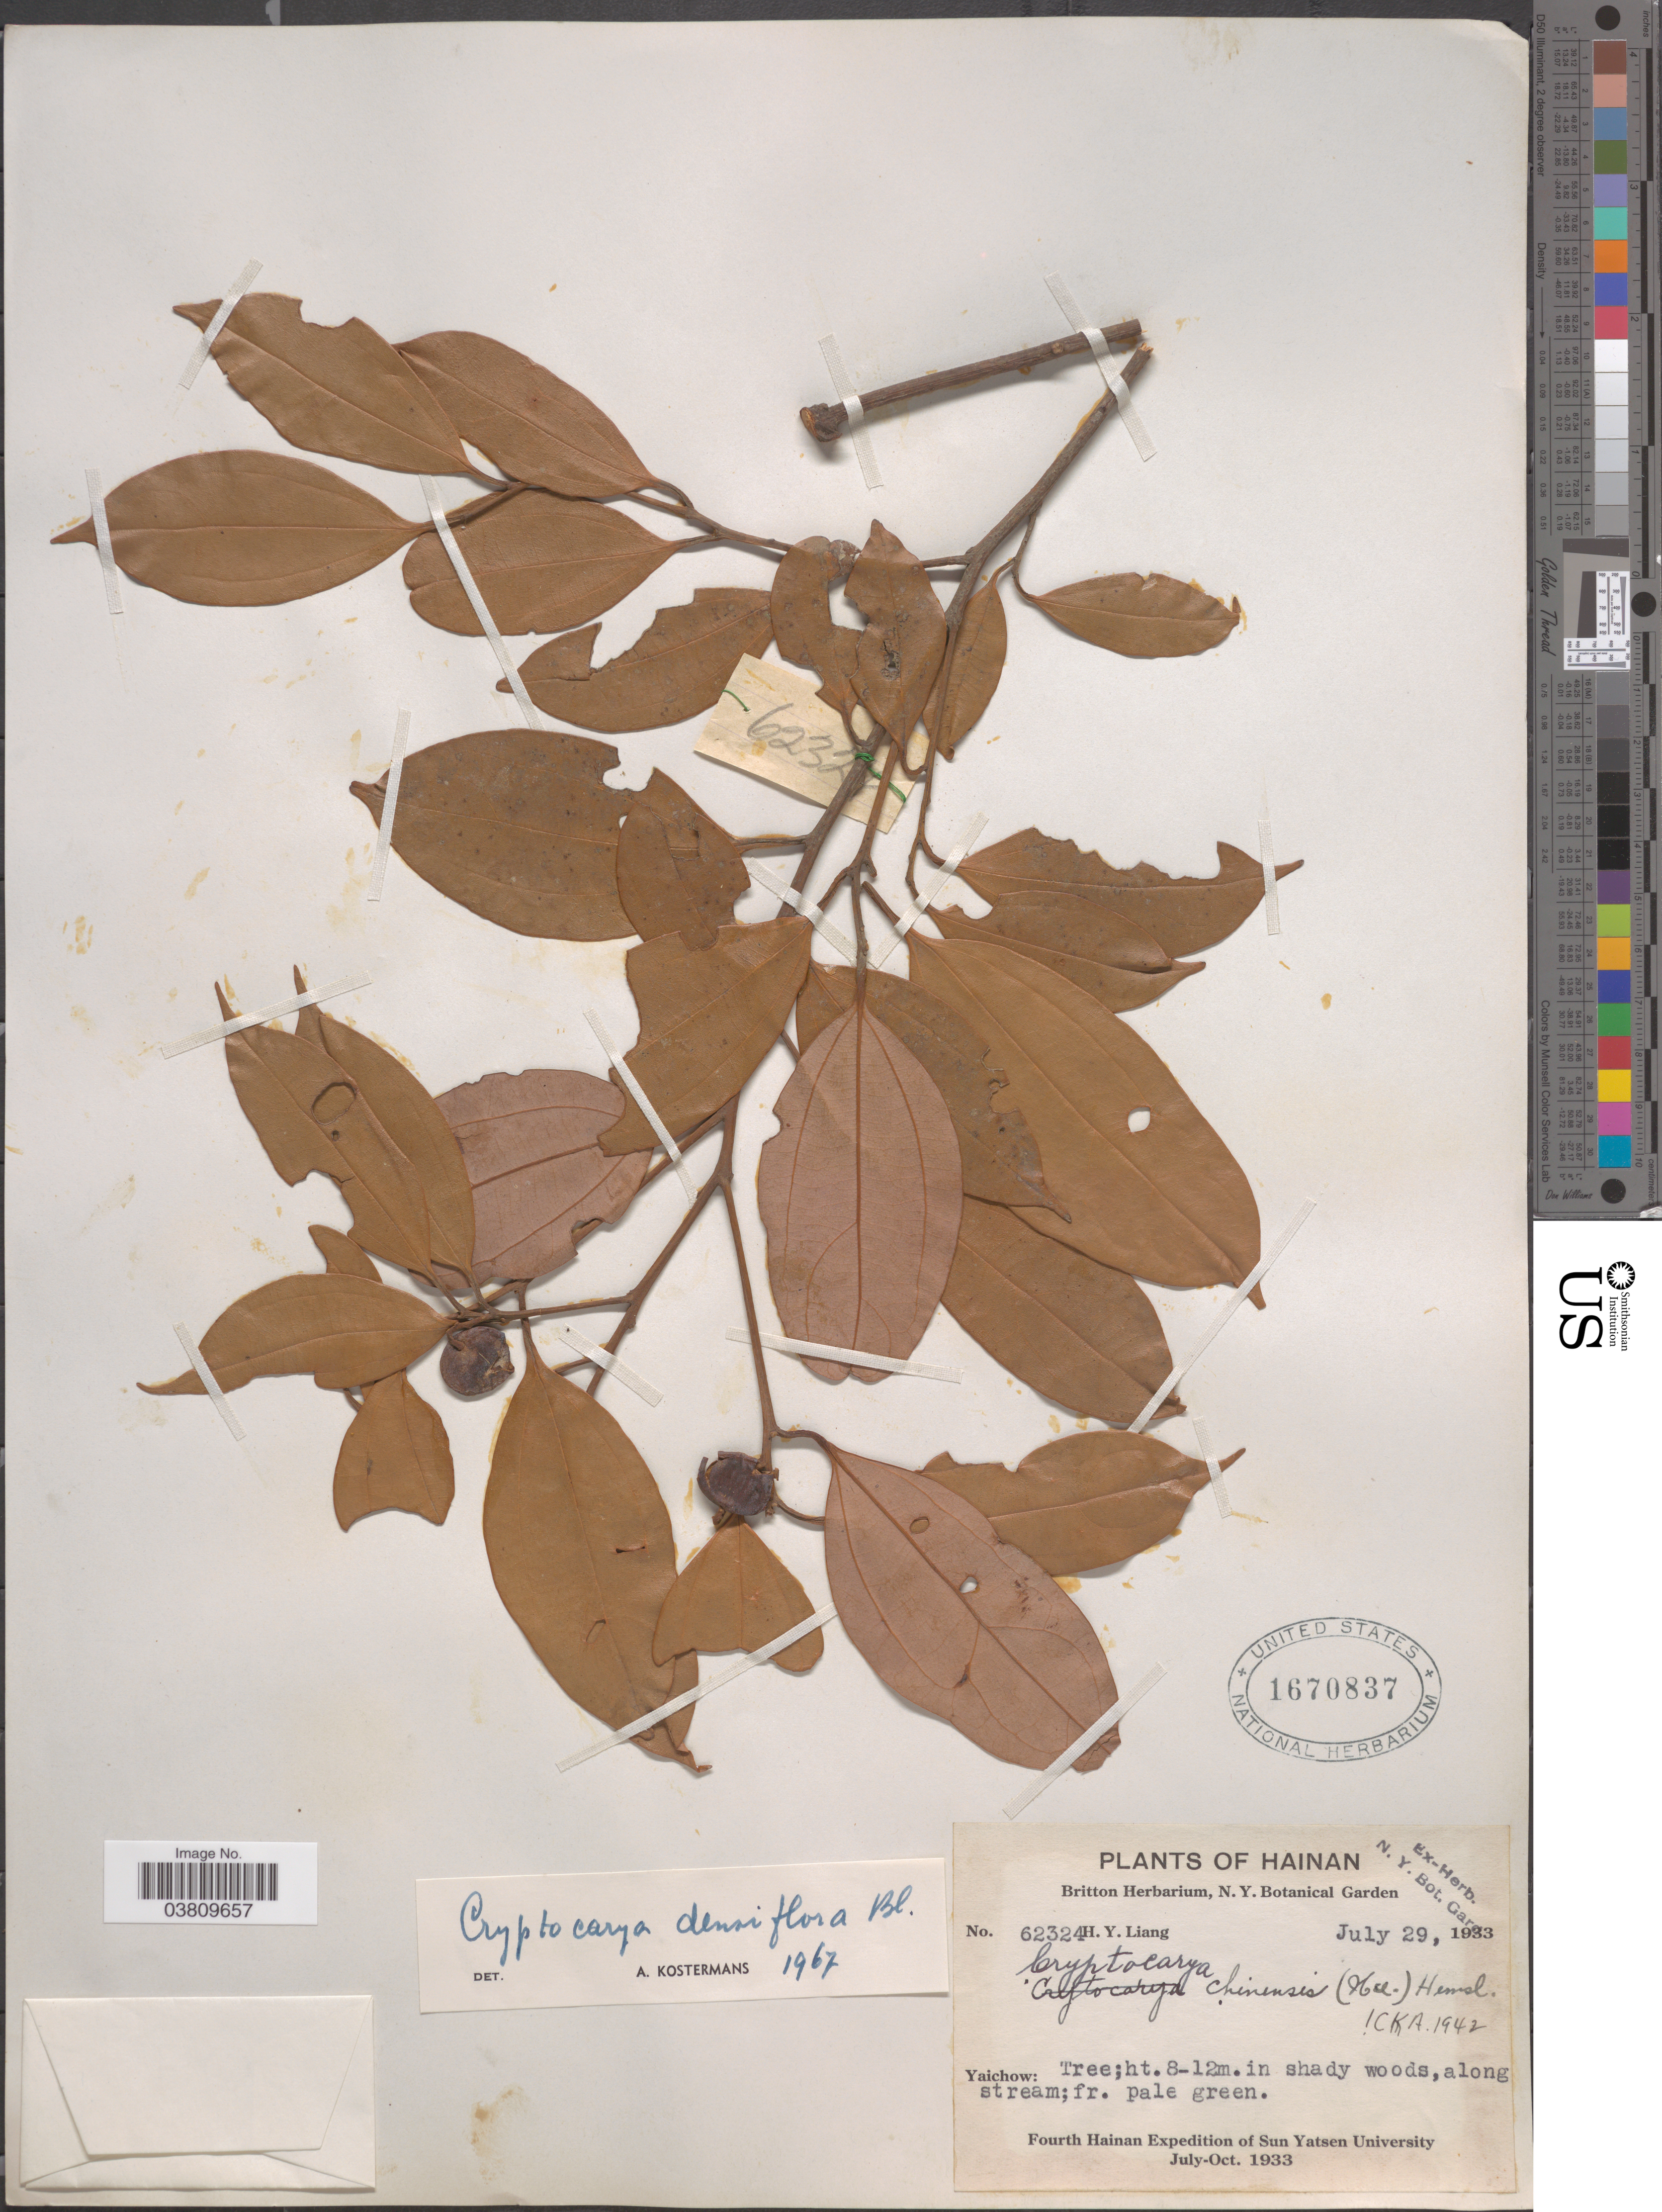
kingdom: Plantae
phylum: Tracheophyta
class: Magnoliopsida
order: Laurales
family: Lauraceae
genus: Cryptocarya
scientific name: Cryptocarya densiflora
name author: Blume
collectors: H. Y. Liang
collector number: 62324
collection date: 1933-07-29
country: China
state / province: Hainan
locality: Yaichow: Along stream.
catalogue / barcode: US 1670837